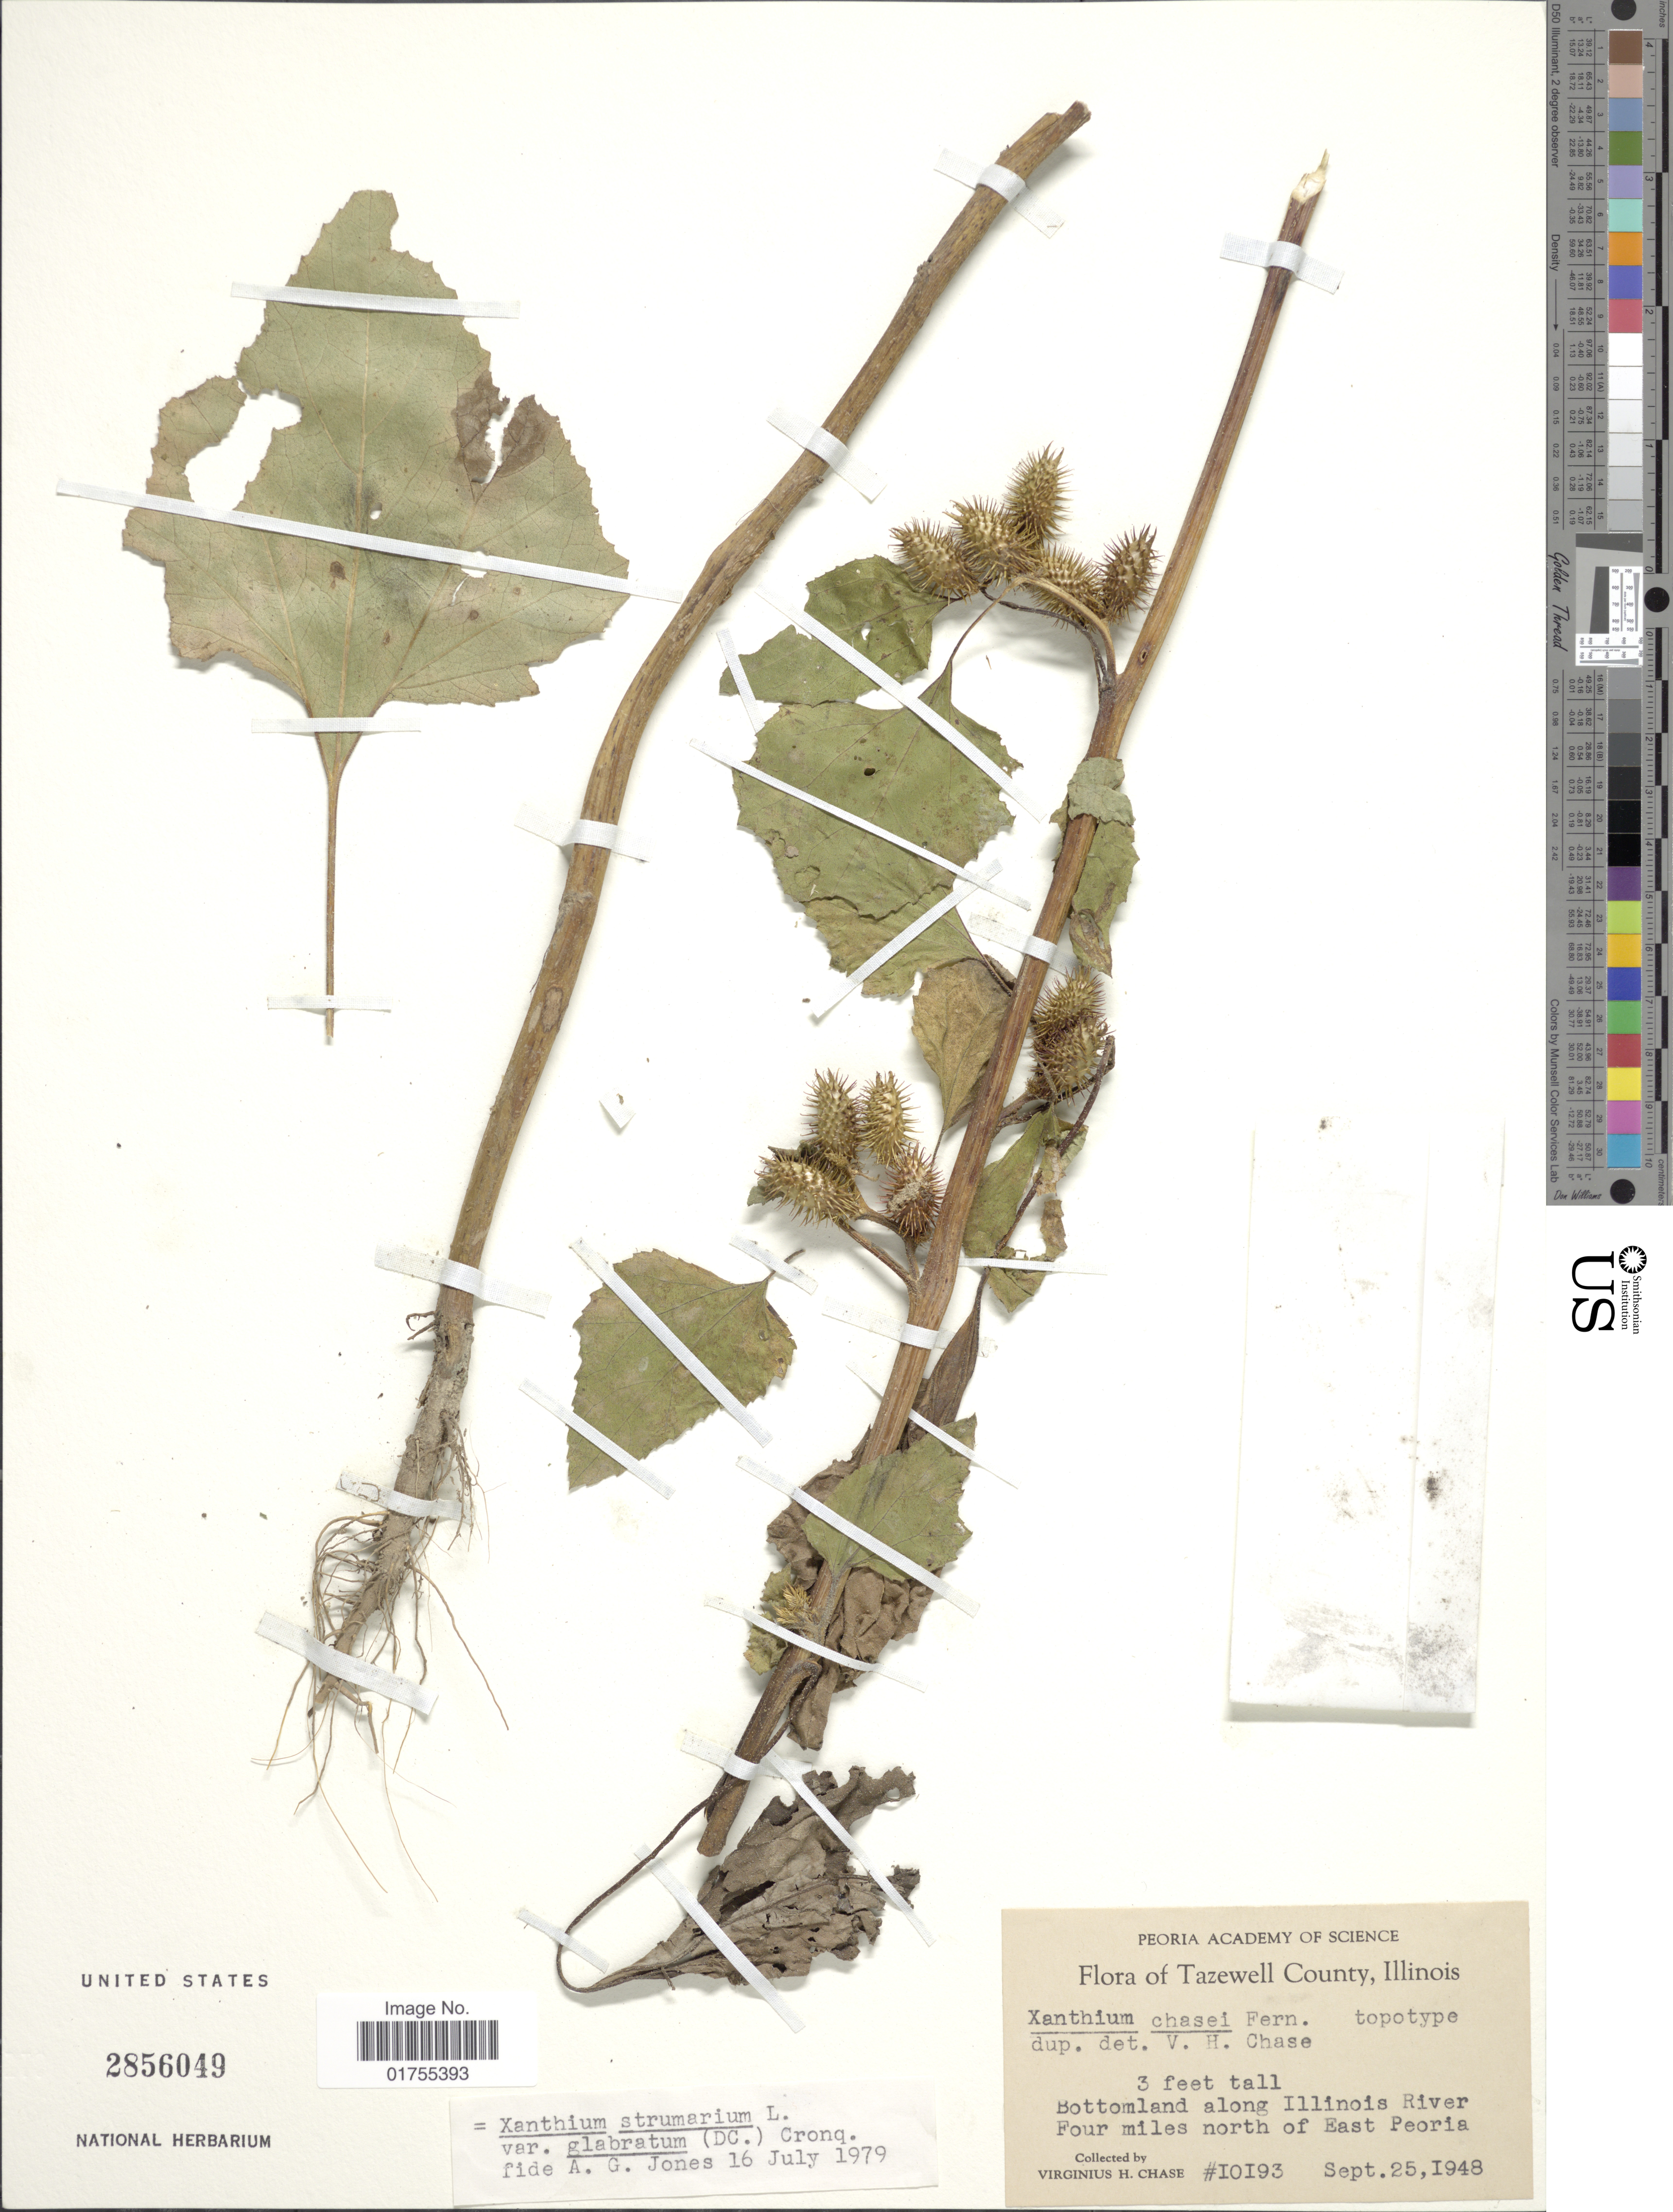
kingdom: Plantae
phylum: Tracheophyta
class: Magnoliopsida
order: Asterales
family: Asteraceae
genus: Xanthium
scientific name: Xanthium strumarium var. glabratum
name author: Mill.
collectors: V. H. Chase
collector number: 10193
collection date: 1948-09-25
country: United States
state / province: Illinois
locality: Tazewell County, Bottomland along Illinois River, Four miles north of East Peoria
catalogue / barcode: US 2856049